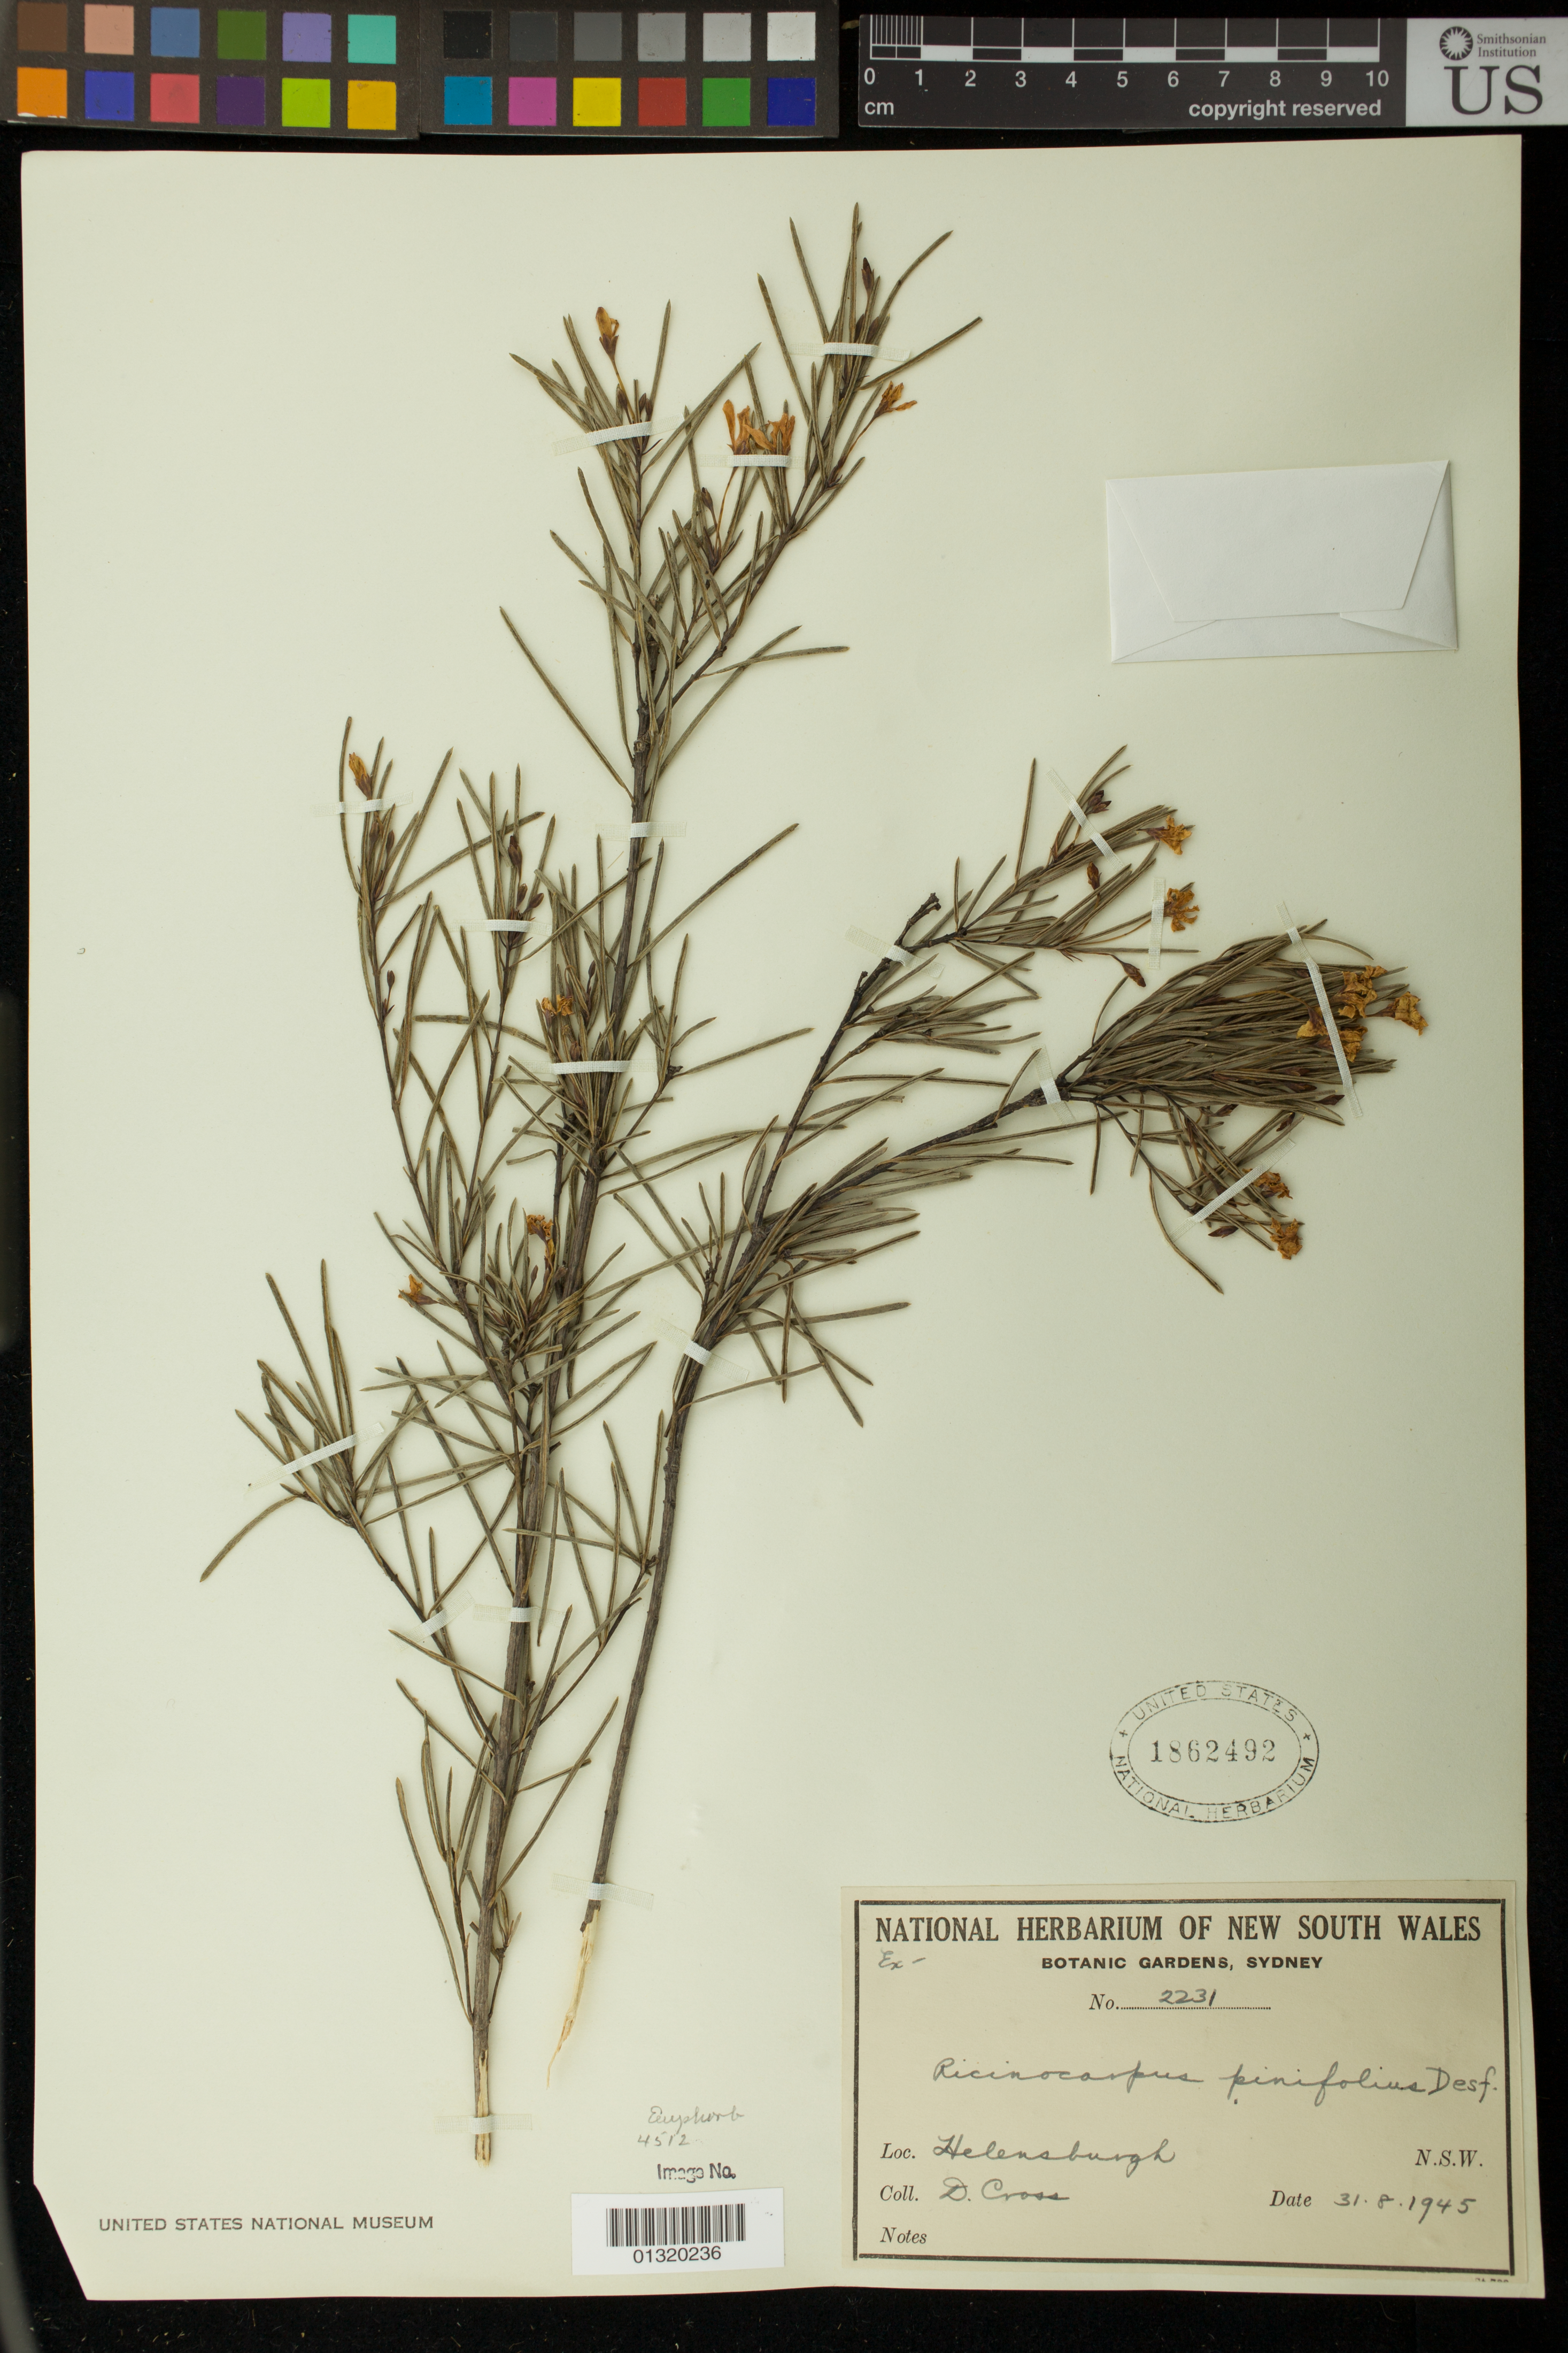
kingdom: Plantae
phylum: Tracheophyta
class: Magnoliopsida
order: Malpighiales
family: Euphorbiaceae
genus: Ricinocarpos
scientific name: Ricinocarpos pinifolius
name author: Desf.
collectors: D. Cross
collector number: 2231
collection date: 1945-08-31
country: Australia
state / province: New South Wales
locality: Helensburg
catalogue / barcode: US 1862492